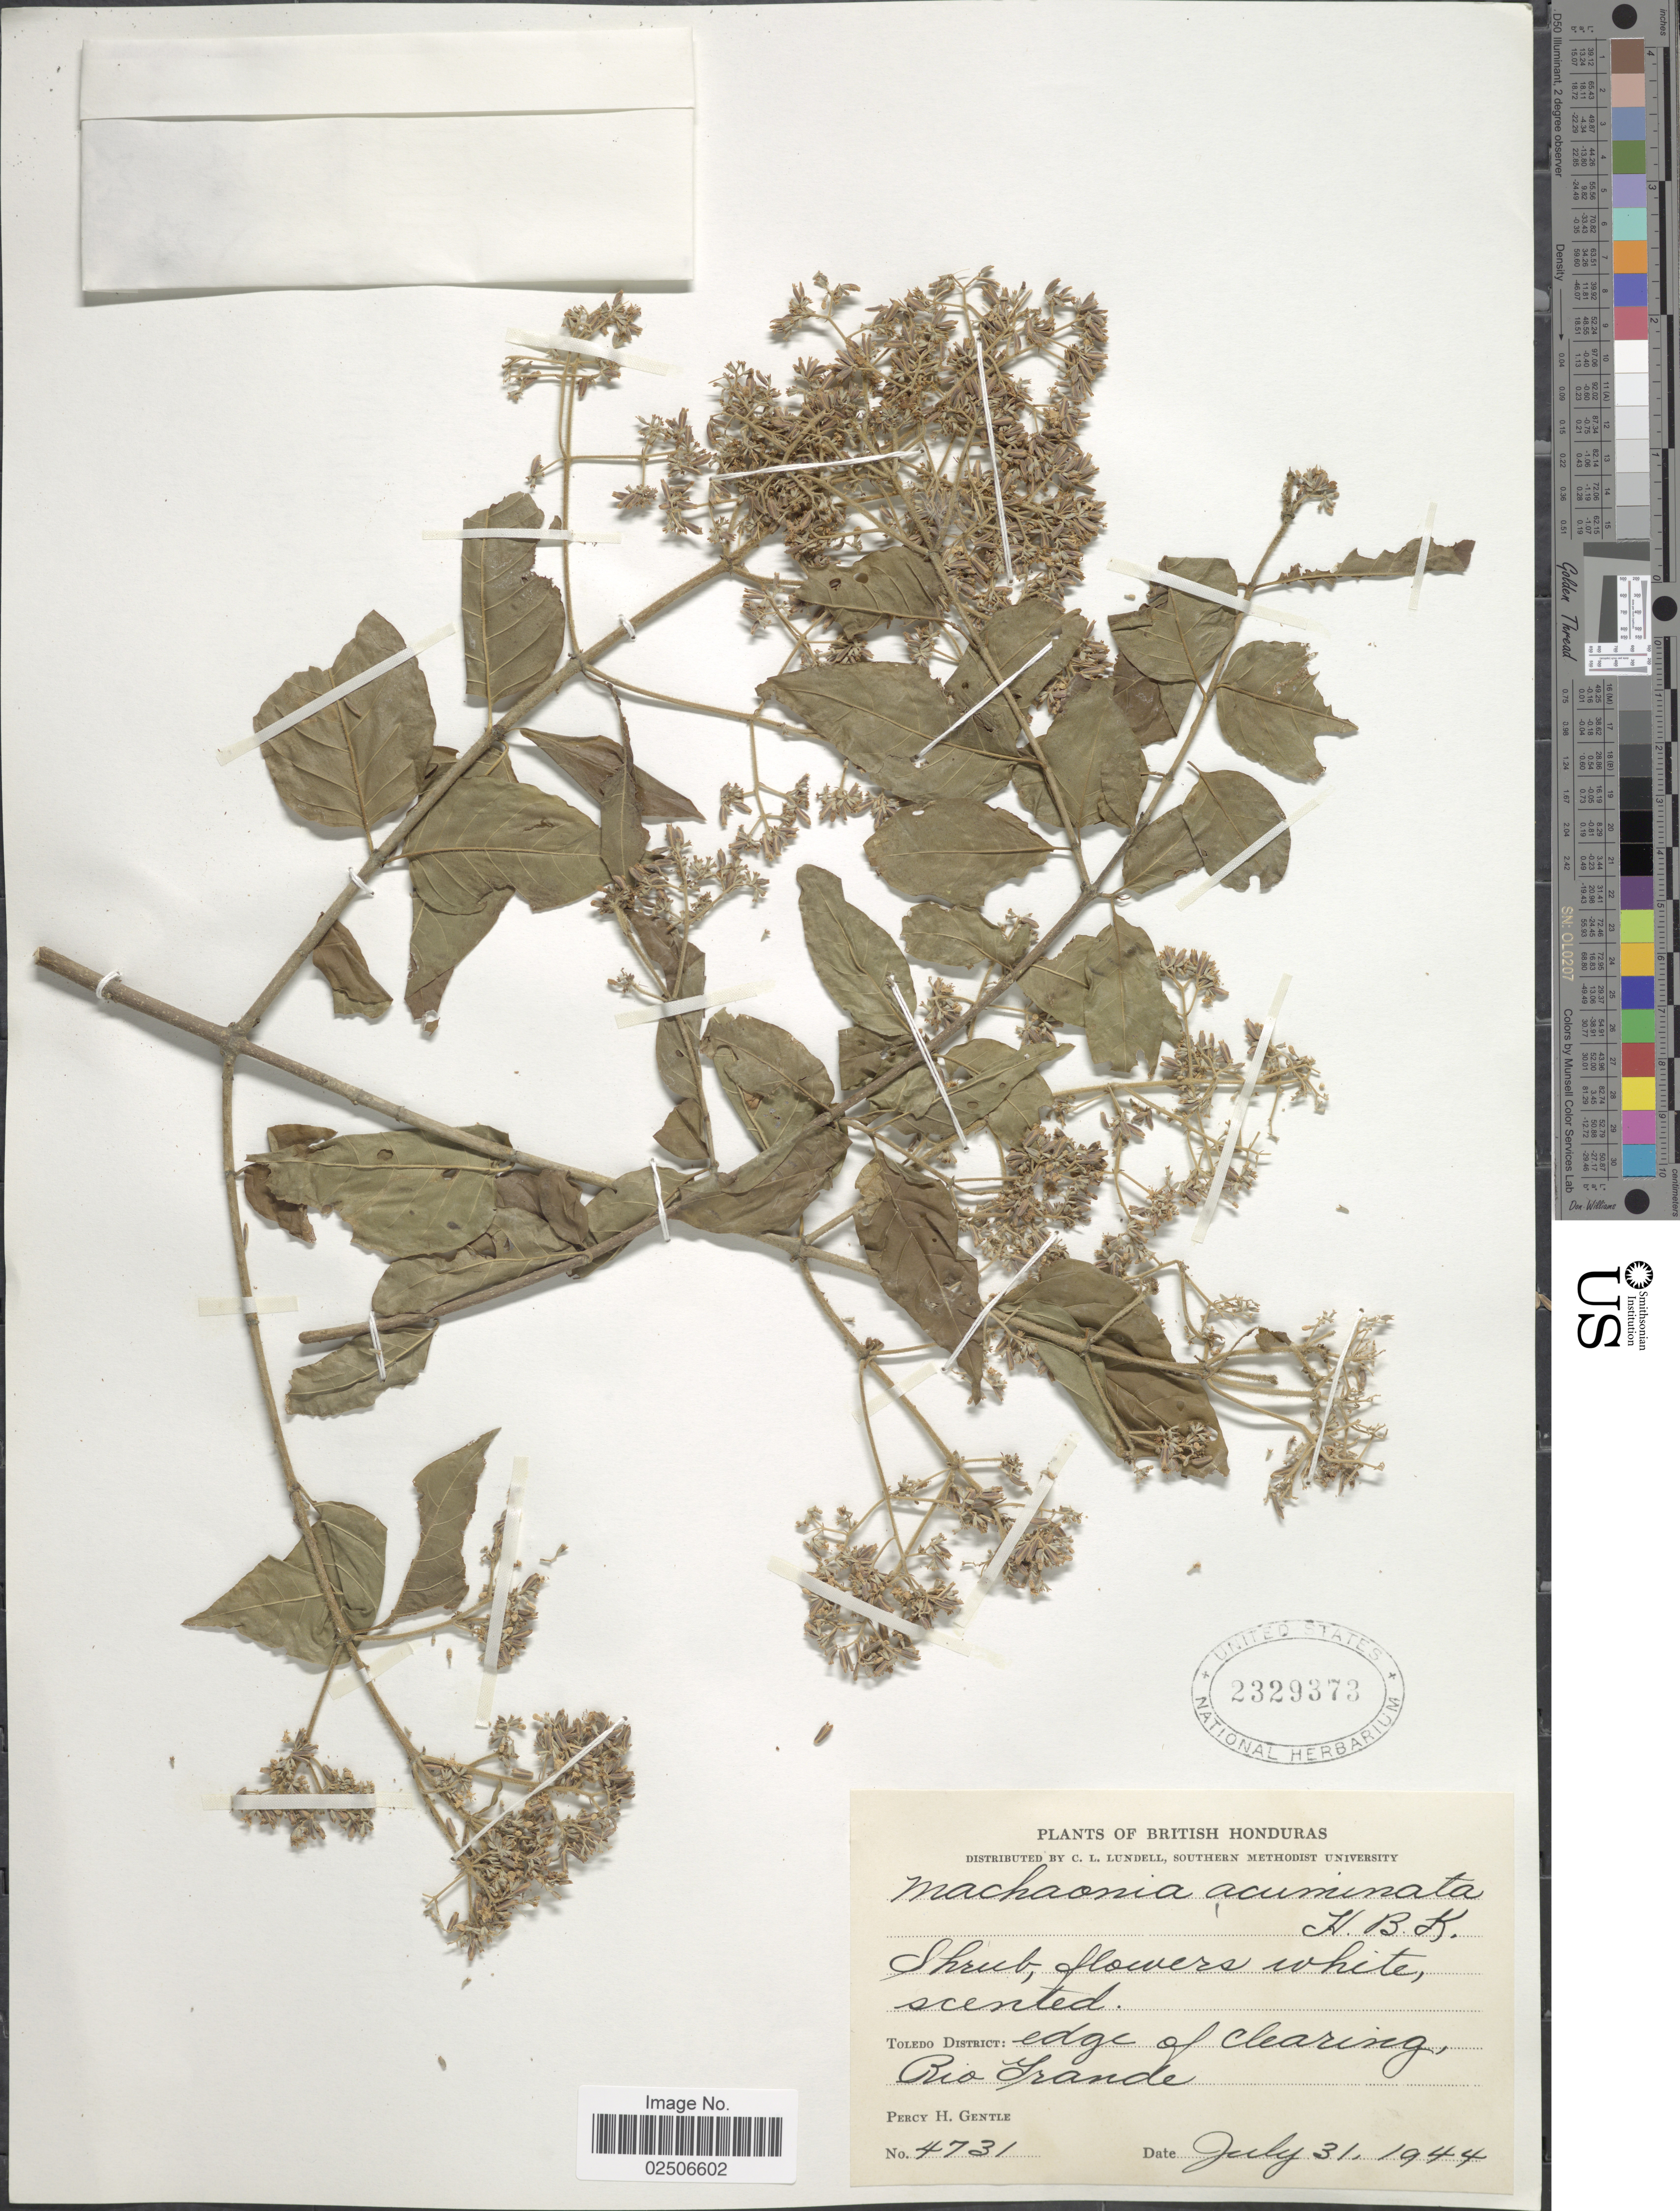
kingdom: Plantae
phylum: Tracheophyta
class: Magnoliopsida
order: Gentianales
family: Rubiaceae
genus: Machaonia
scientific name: Machaonia acuminata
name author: Bonpl.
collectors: P. H. Gentle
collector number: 4731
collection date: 1944-07-31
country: Belize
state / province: Toledo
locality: British Honduras, edge of clearing, Rio Grande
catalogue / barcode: US 2329373